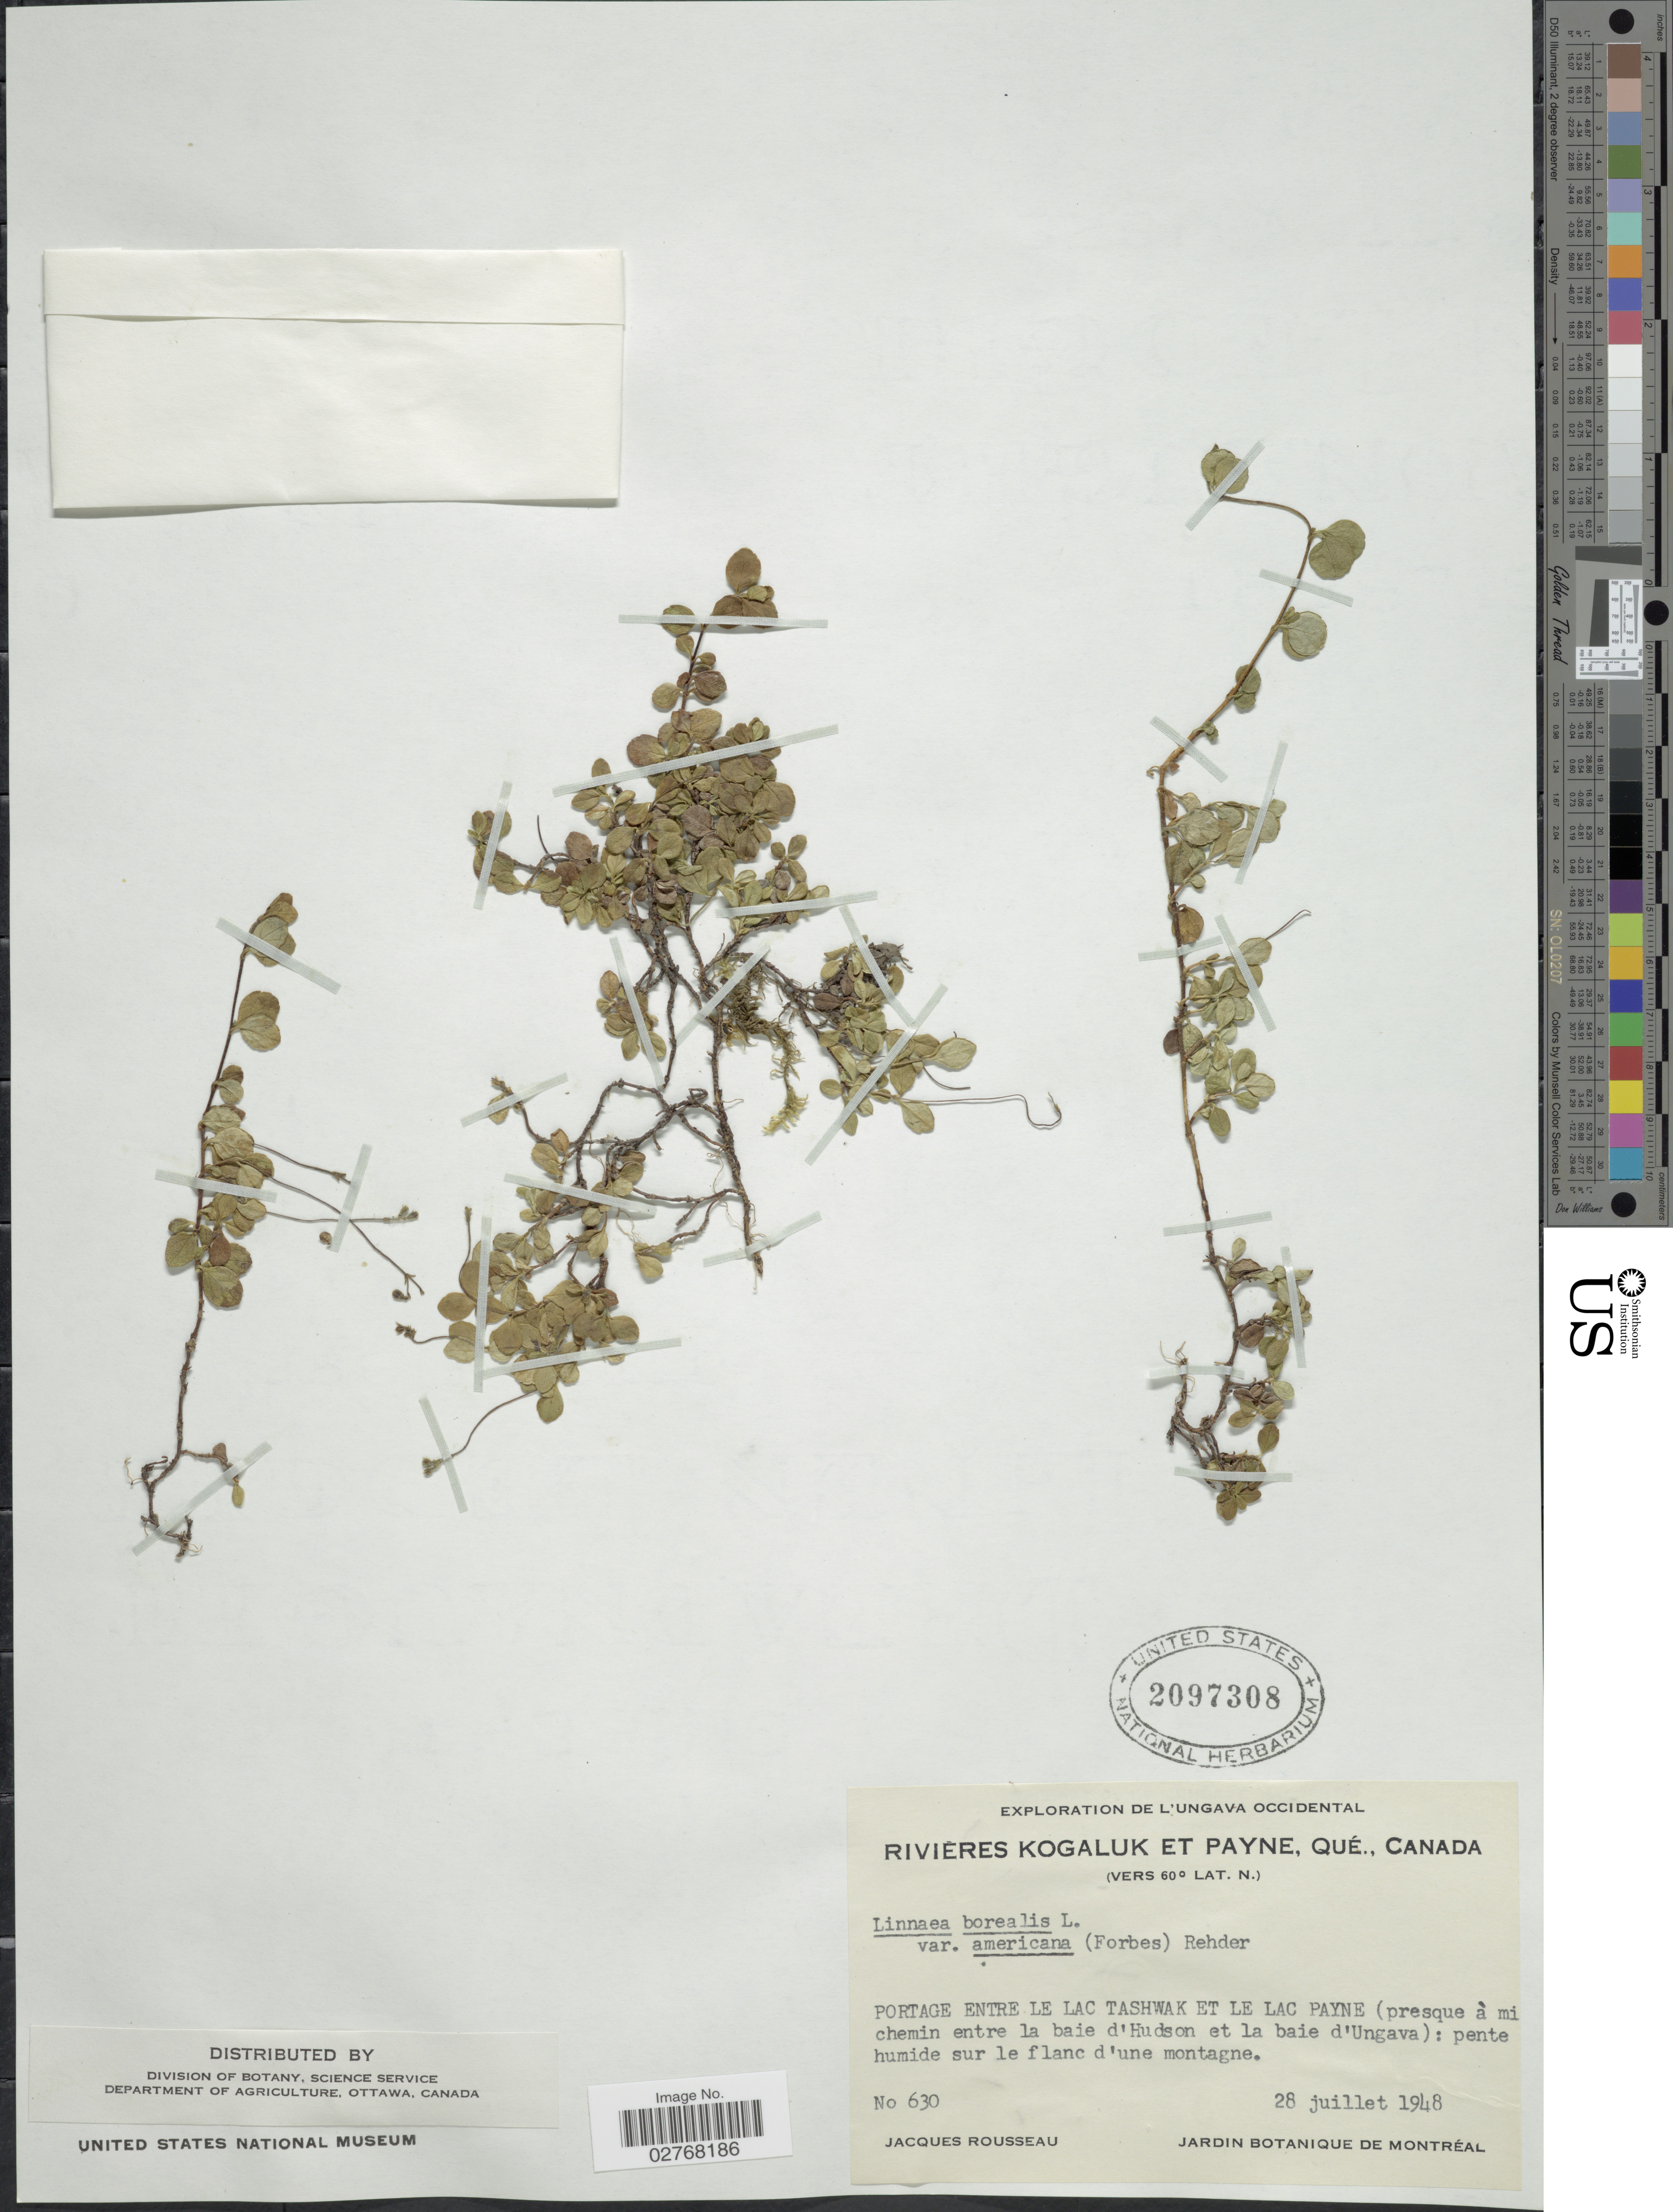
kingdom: Plantae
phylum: Tracheophyta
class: Magnoliopsida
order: Dipsacales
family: Caprifoliaceae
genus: Linnaea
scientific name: Linnaea borealis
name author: L.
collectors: J. Rousseau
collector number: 630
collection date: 1948-07-28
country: Canada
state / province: Quebec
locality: Riviéres Kogaluk et Payne. Portage entre le Lac Tashwak et le Lac Payne (presque á mi chemin entre la baie d' Hudson et la baie d' Ungawa).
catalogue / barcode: US 2097308